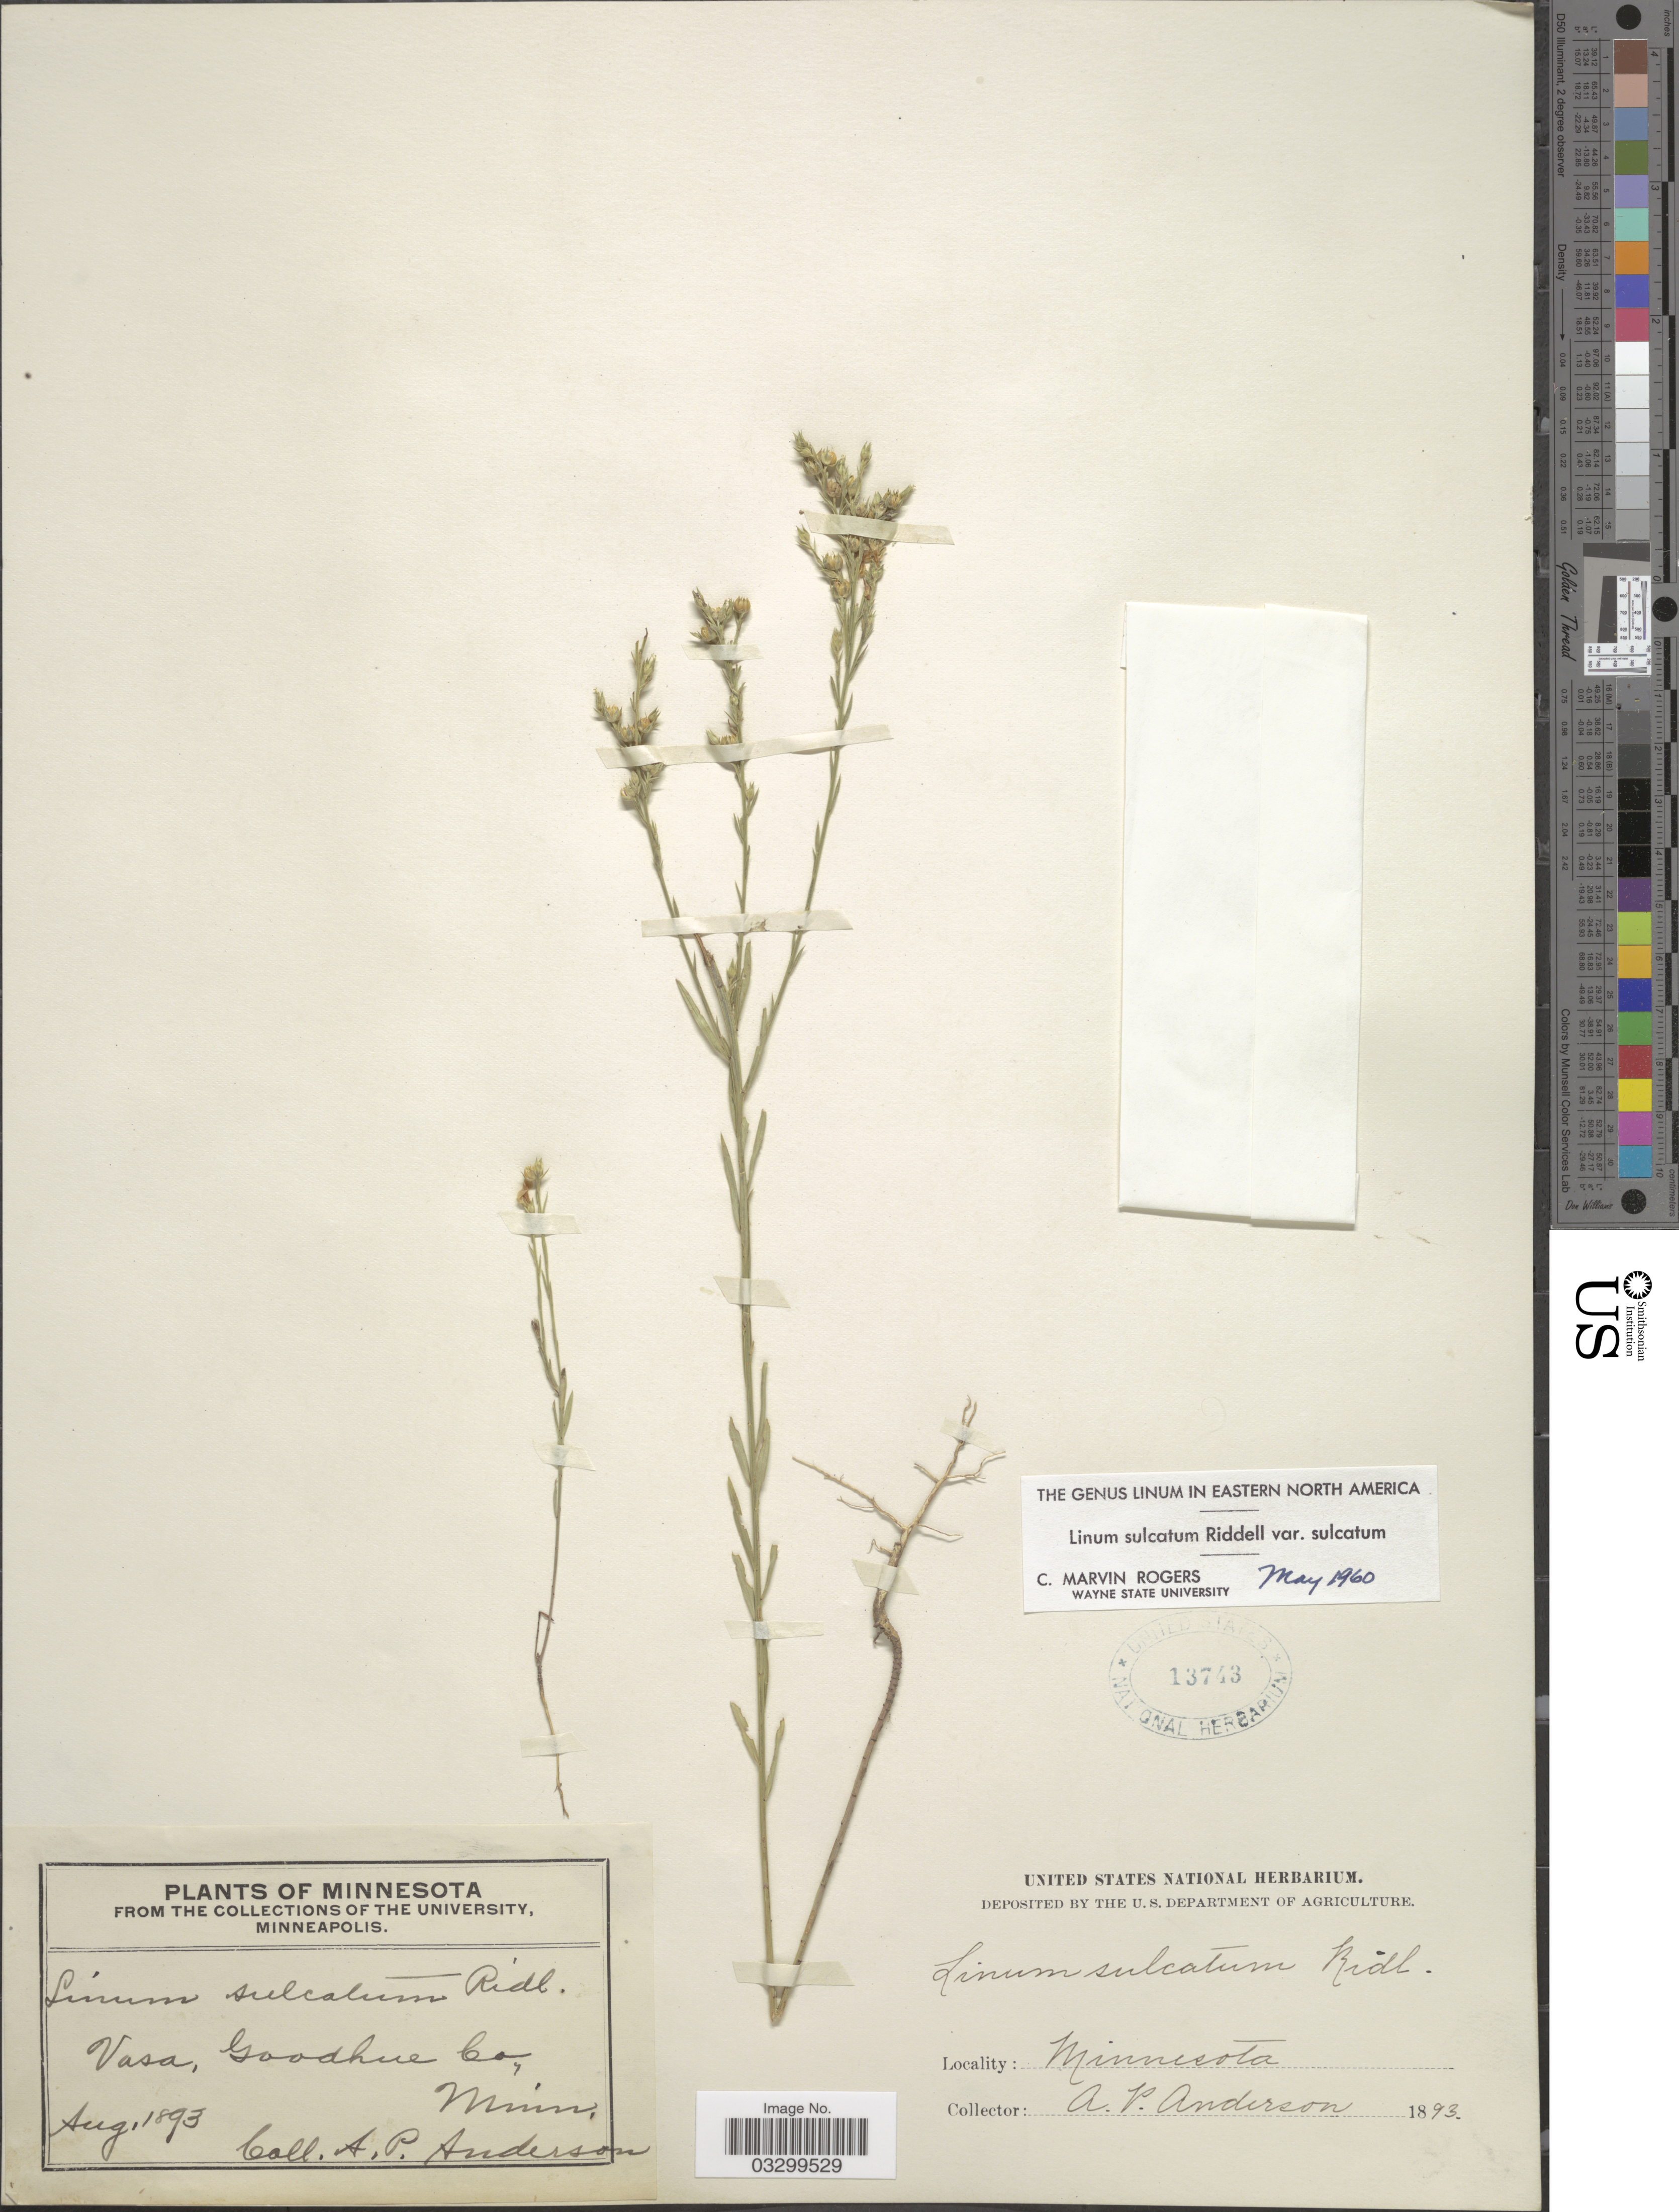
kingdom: Plantae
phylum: Tracheophyta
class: Magnoliopsida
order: Malpighiales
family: Linaceae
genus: Linum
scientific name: Linum sulcatum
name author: Riddell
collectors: A. P. Anderson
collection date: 1893-08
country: United States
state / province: Minnesota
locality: Vasa, Goodhue Co.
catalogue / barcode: US 13743